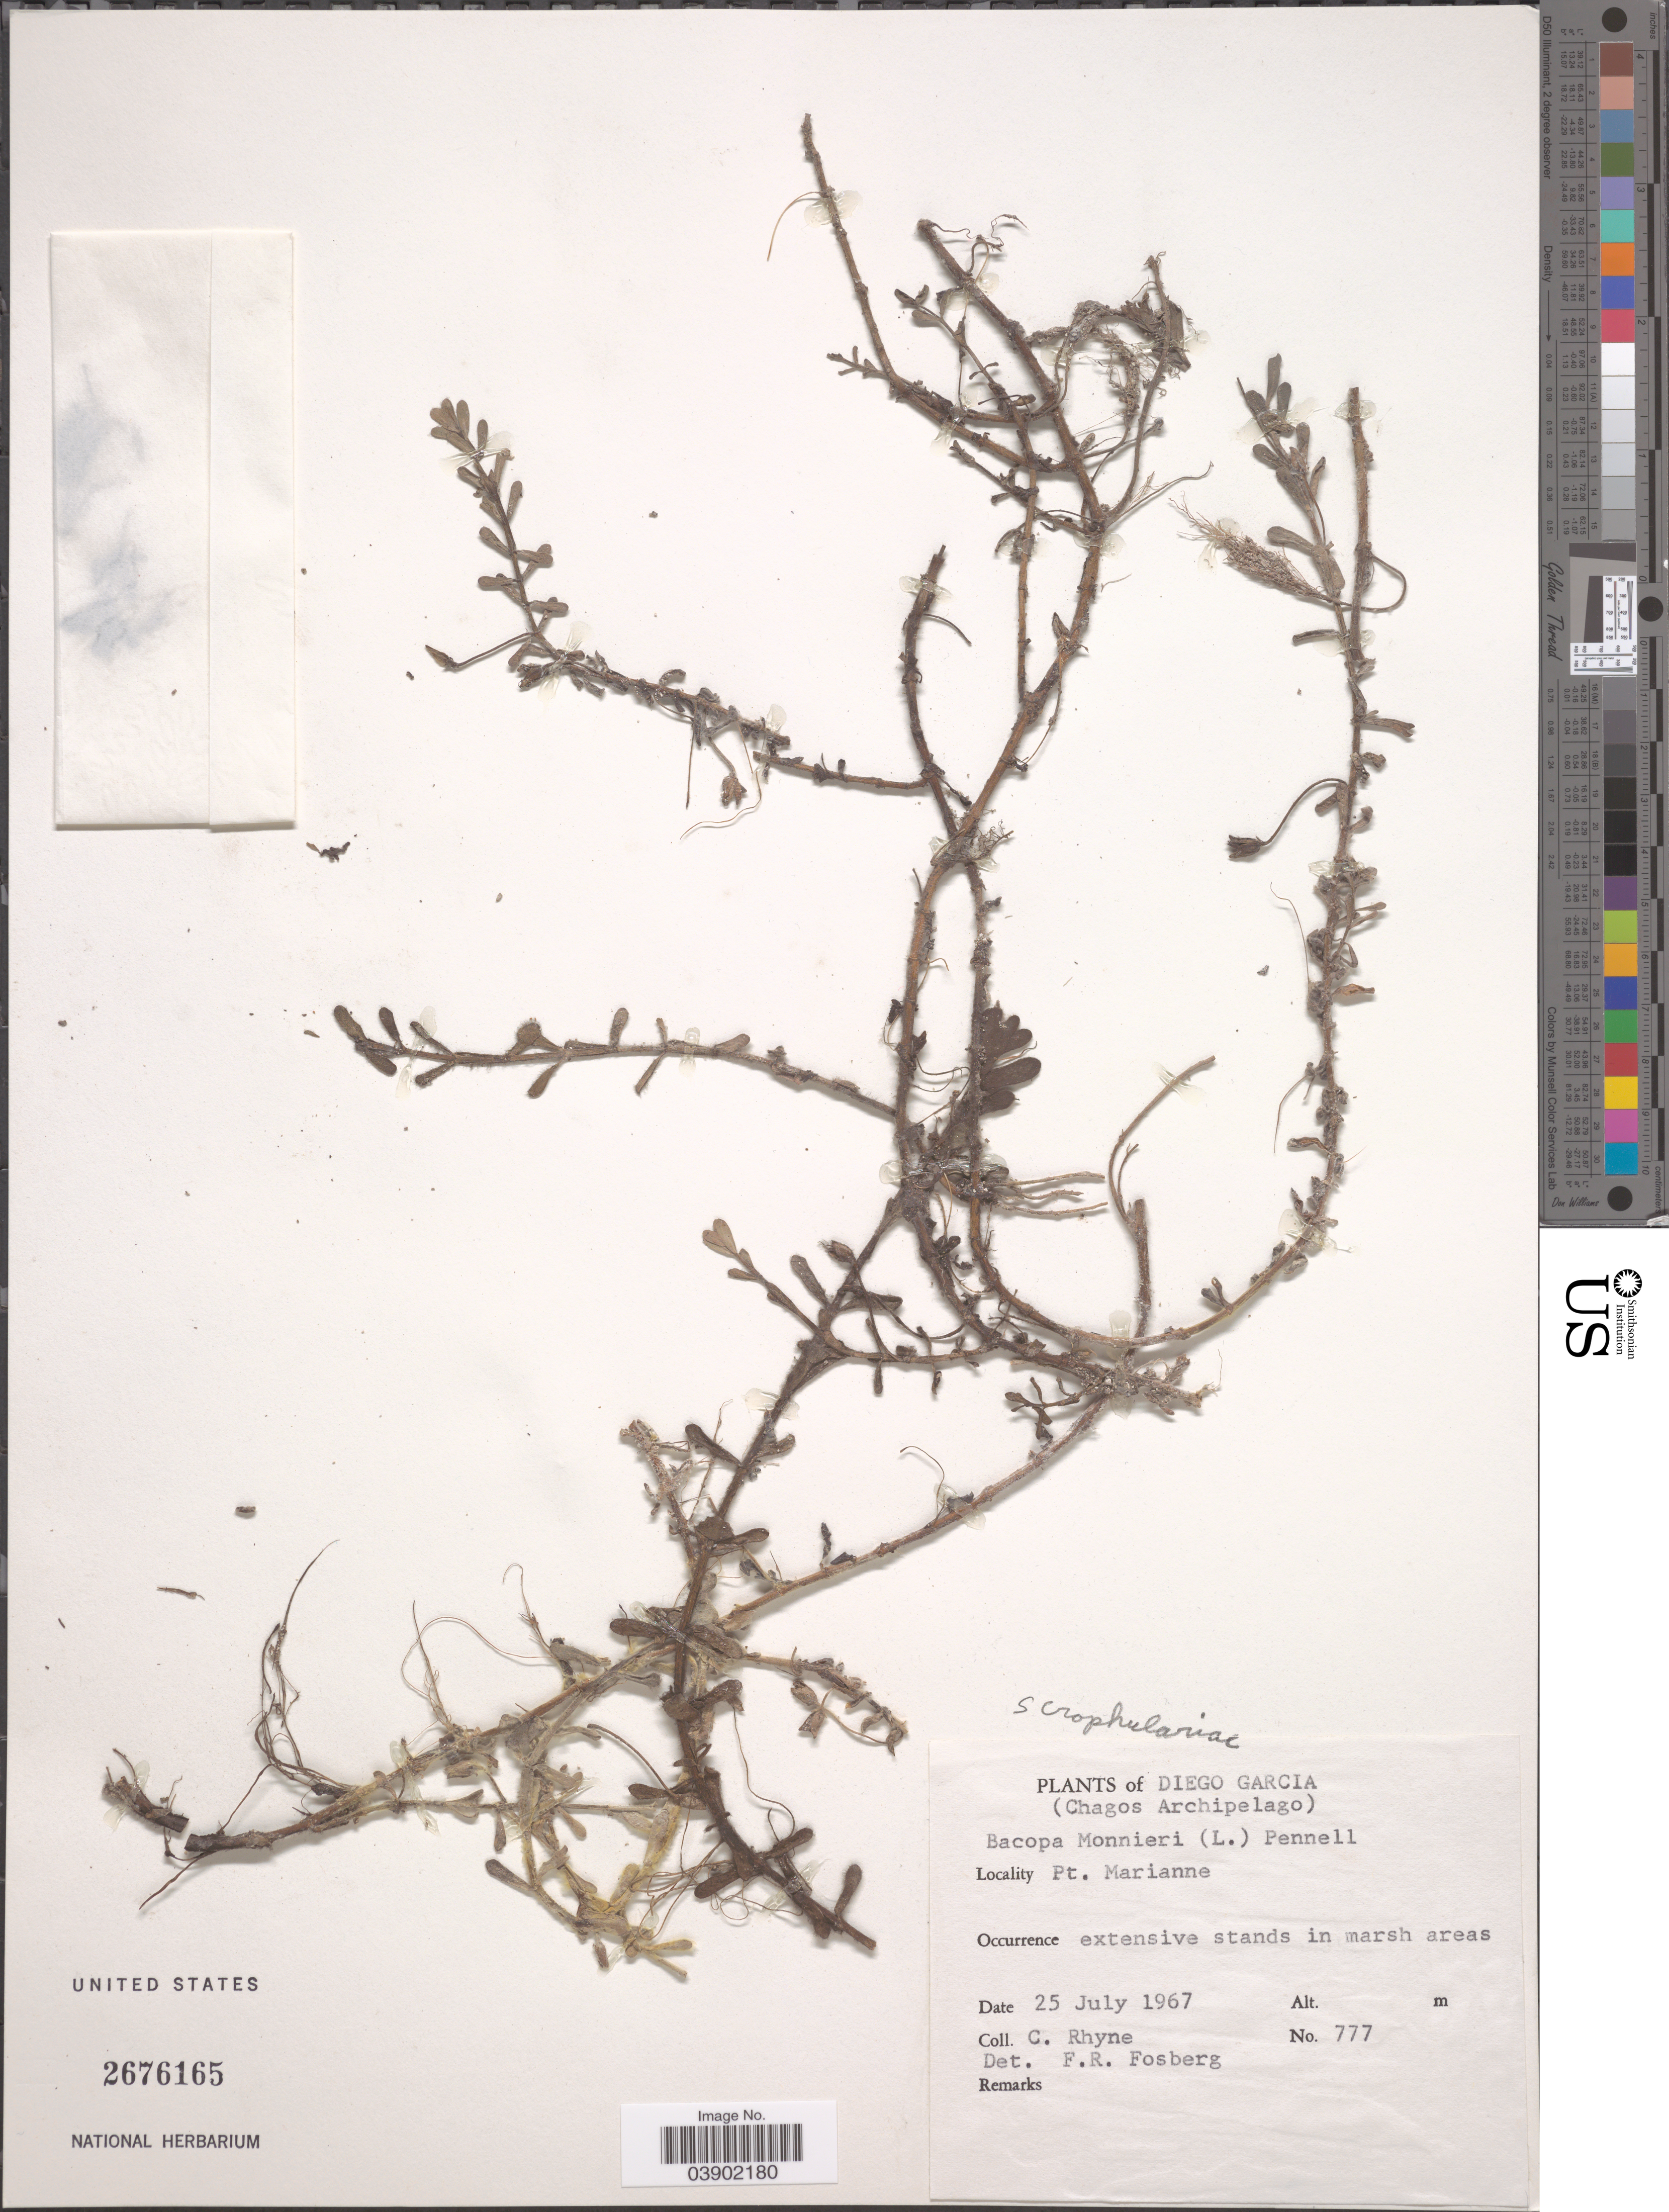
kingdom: Plantae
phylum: Tracheophyta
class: Magnoliopsida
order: Lamiales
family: Plantaginaceae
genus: Bacopa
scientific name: Bacopa monnieri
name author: (L.) Wettst.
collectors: C. Rhyne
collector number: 777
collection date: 1967-07-25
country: British Indian Ocean Territory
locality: Diego Garcia. (Chagos Archipelago). Pt. Marianne.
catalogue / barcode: US 2676165